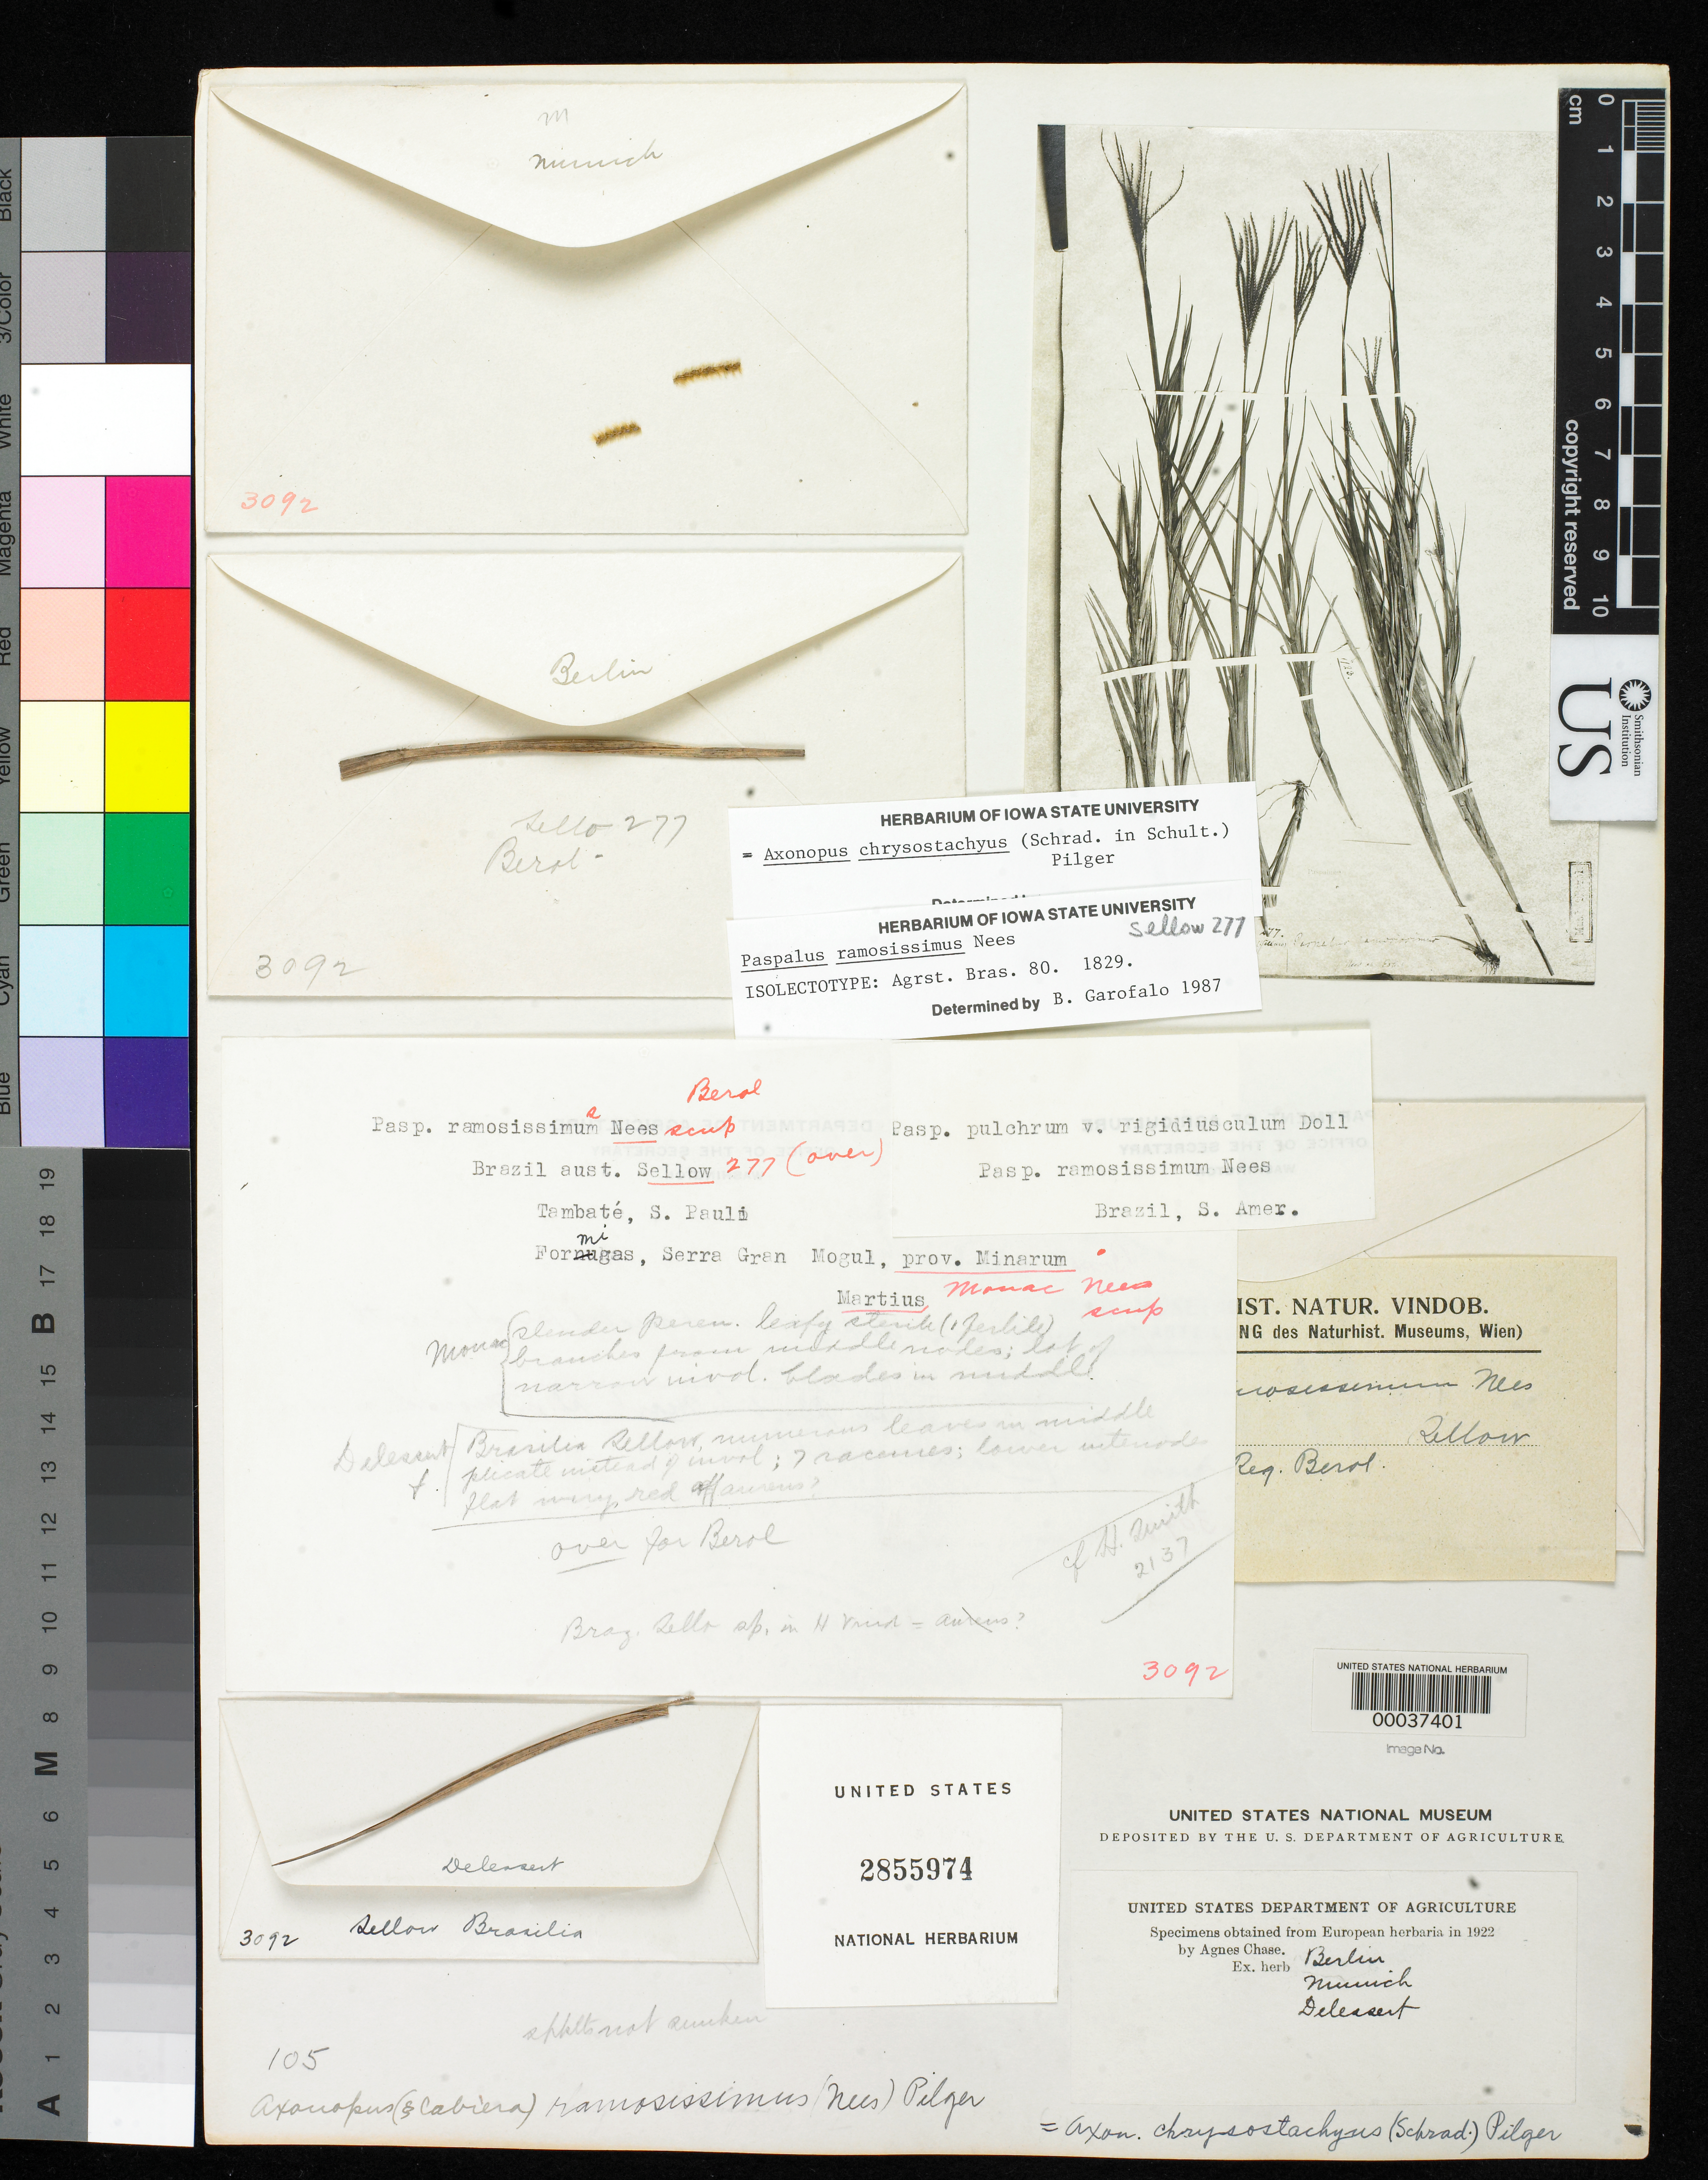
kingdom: Plantae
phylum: Tracheophyta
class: Liliopsida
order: Poales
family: Poaceae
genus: Paspalum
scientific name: Paspalum ramosissimus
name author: Nees in Mart.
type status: Isolectotype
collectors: F. Sellow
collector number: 277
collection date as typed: Apr ---- to -- Jun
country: Brazil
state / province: São Paulo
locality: Tambate.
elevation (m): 515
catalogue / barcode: US 2855974